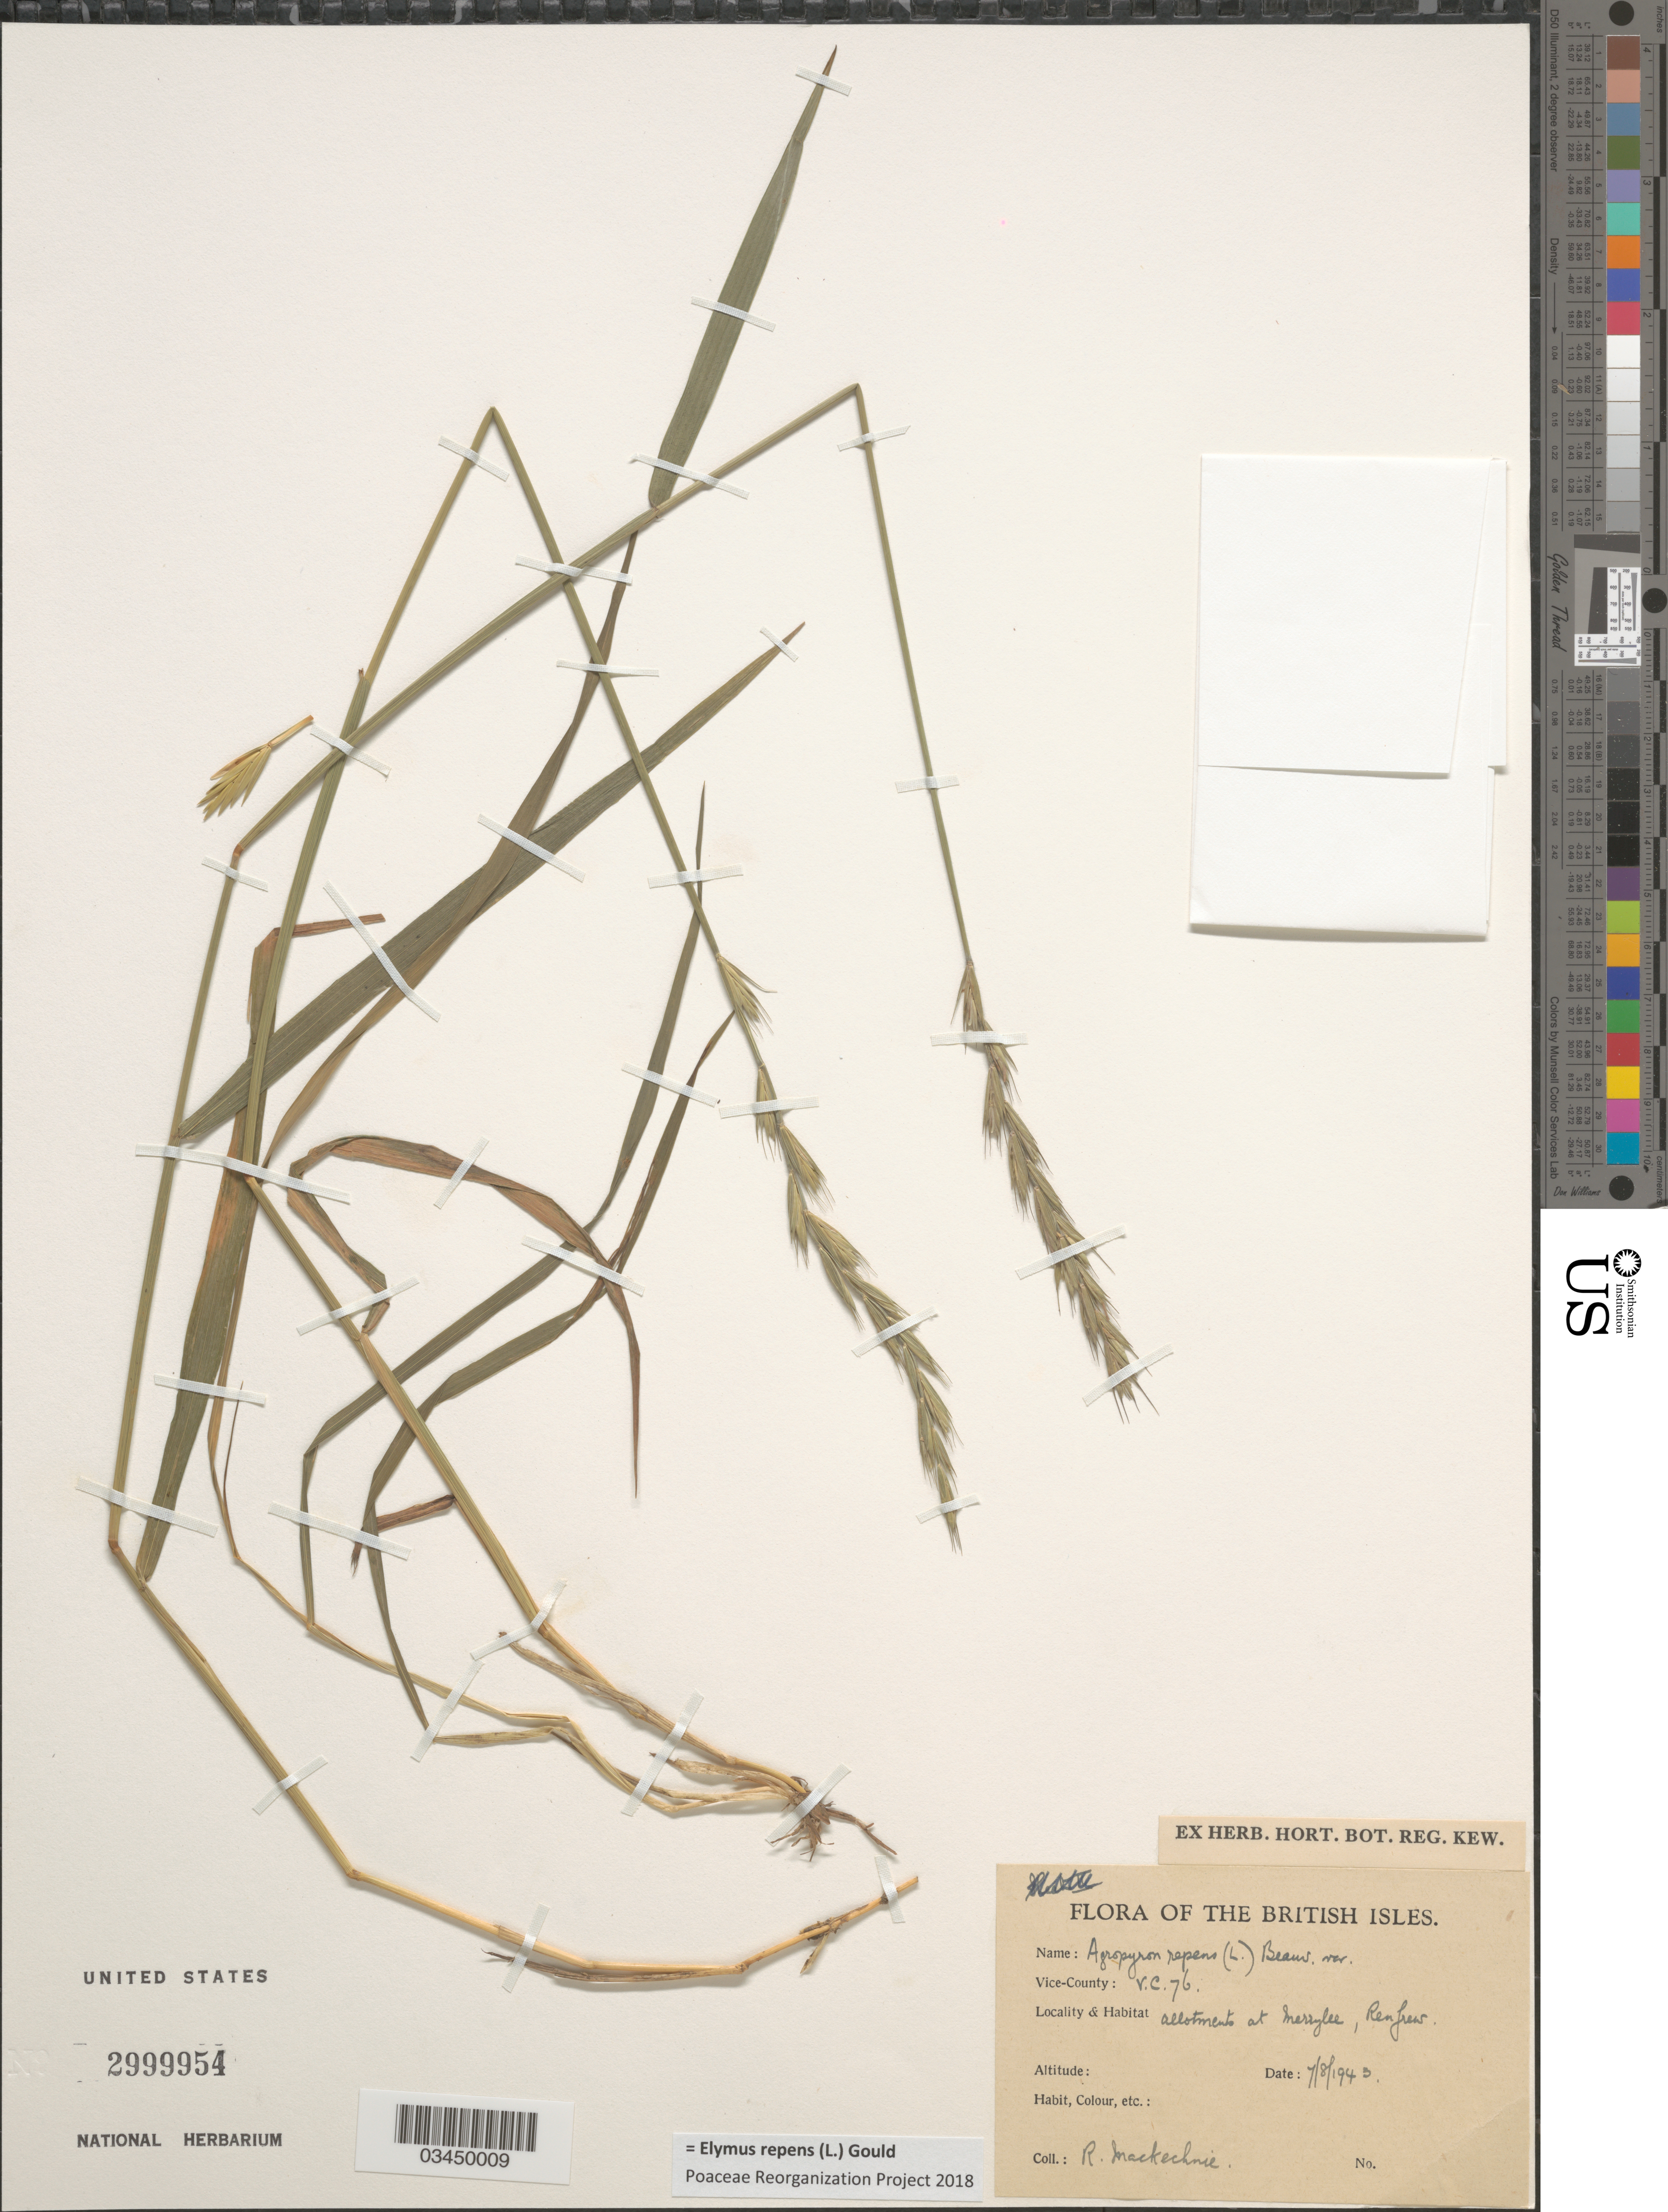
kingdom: Plantae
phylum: Tracheophyta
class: Liliopsida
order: Poales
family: Poaceae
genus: Elymus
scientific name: Elymus repens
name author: (L.) Gould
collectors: R. Mackechnie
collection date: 1943-08-07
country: United Kingdom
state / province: Scotland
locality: The British Isles. Vice-County: V.C.76. Allotments at Merrylee, Renfrew.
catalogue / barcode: US 2999954